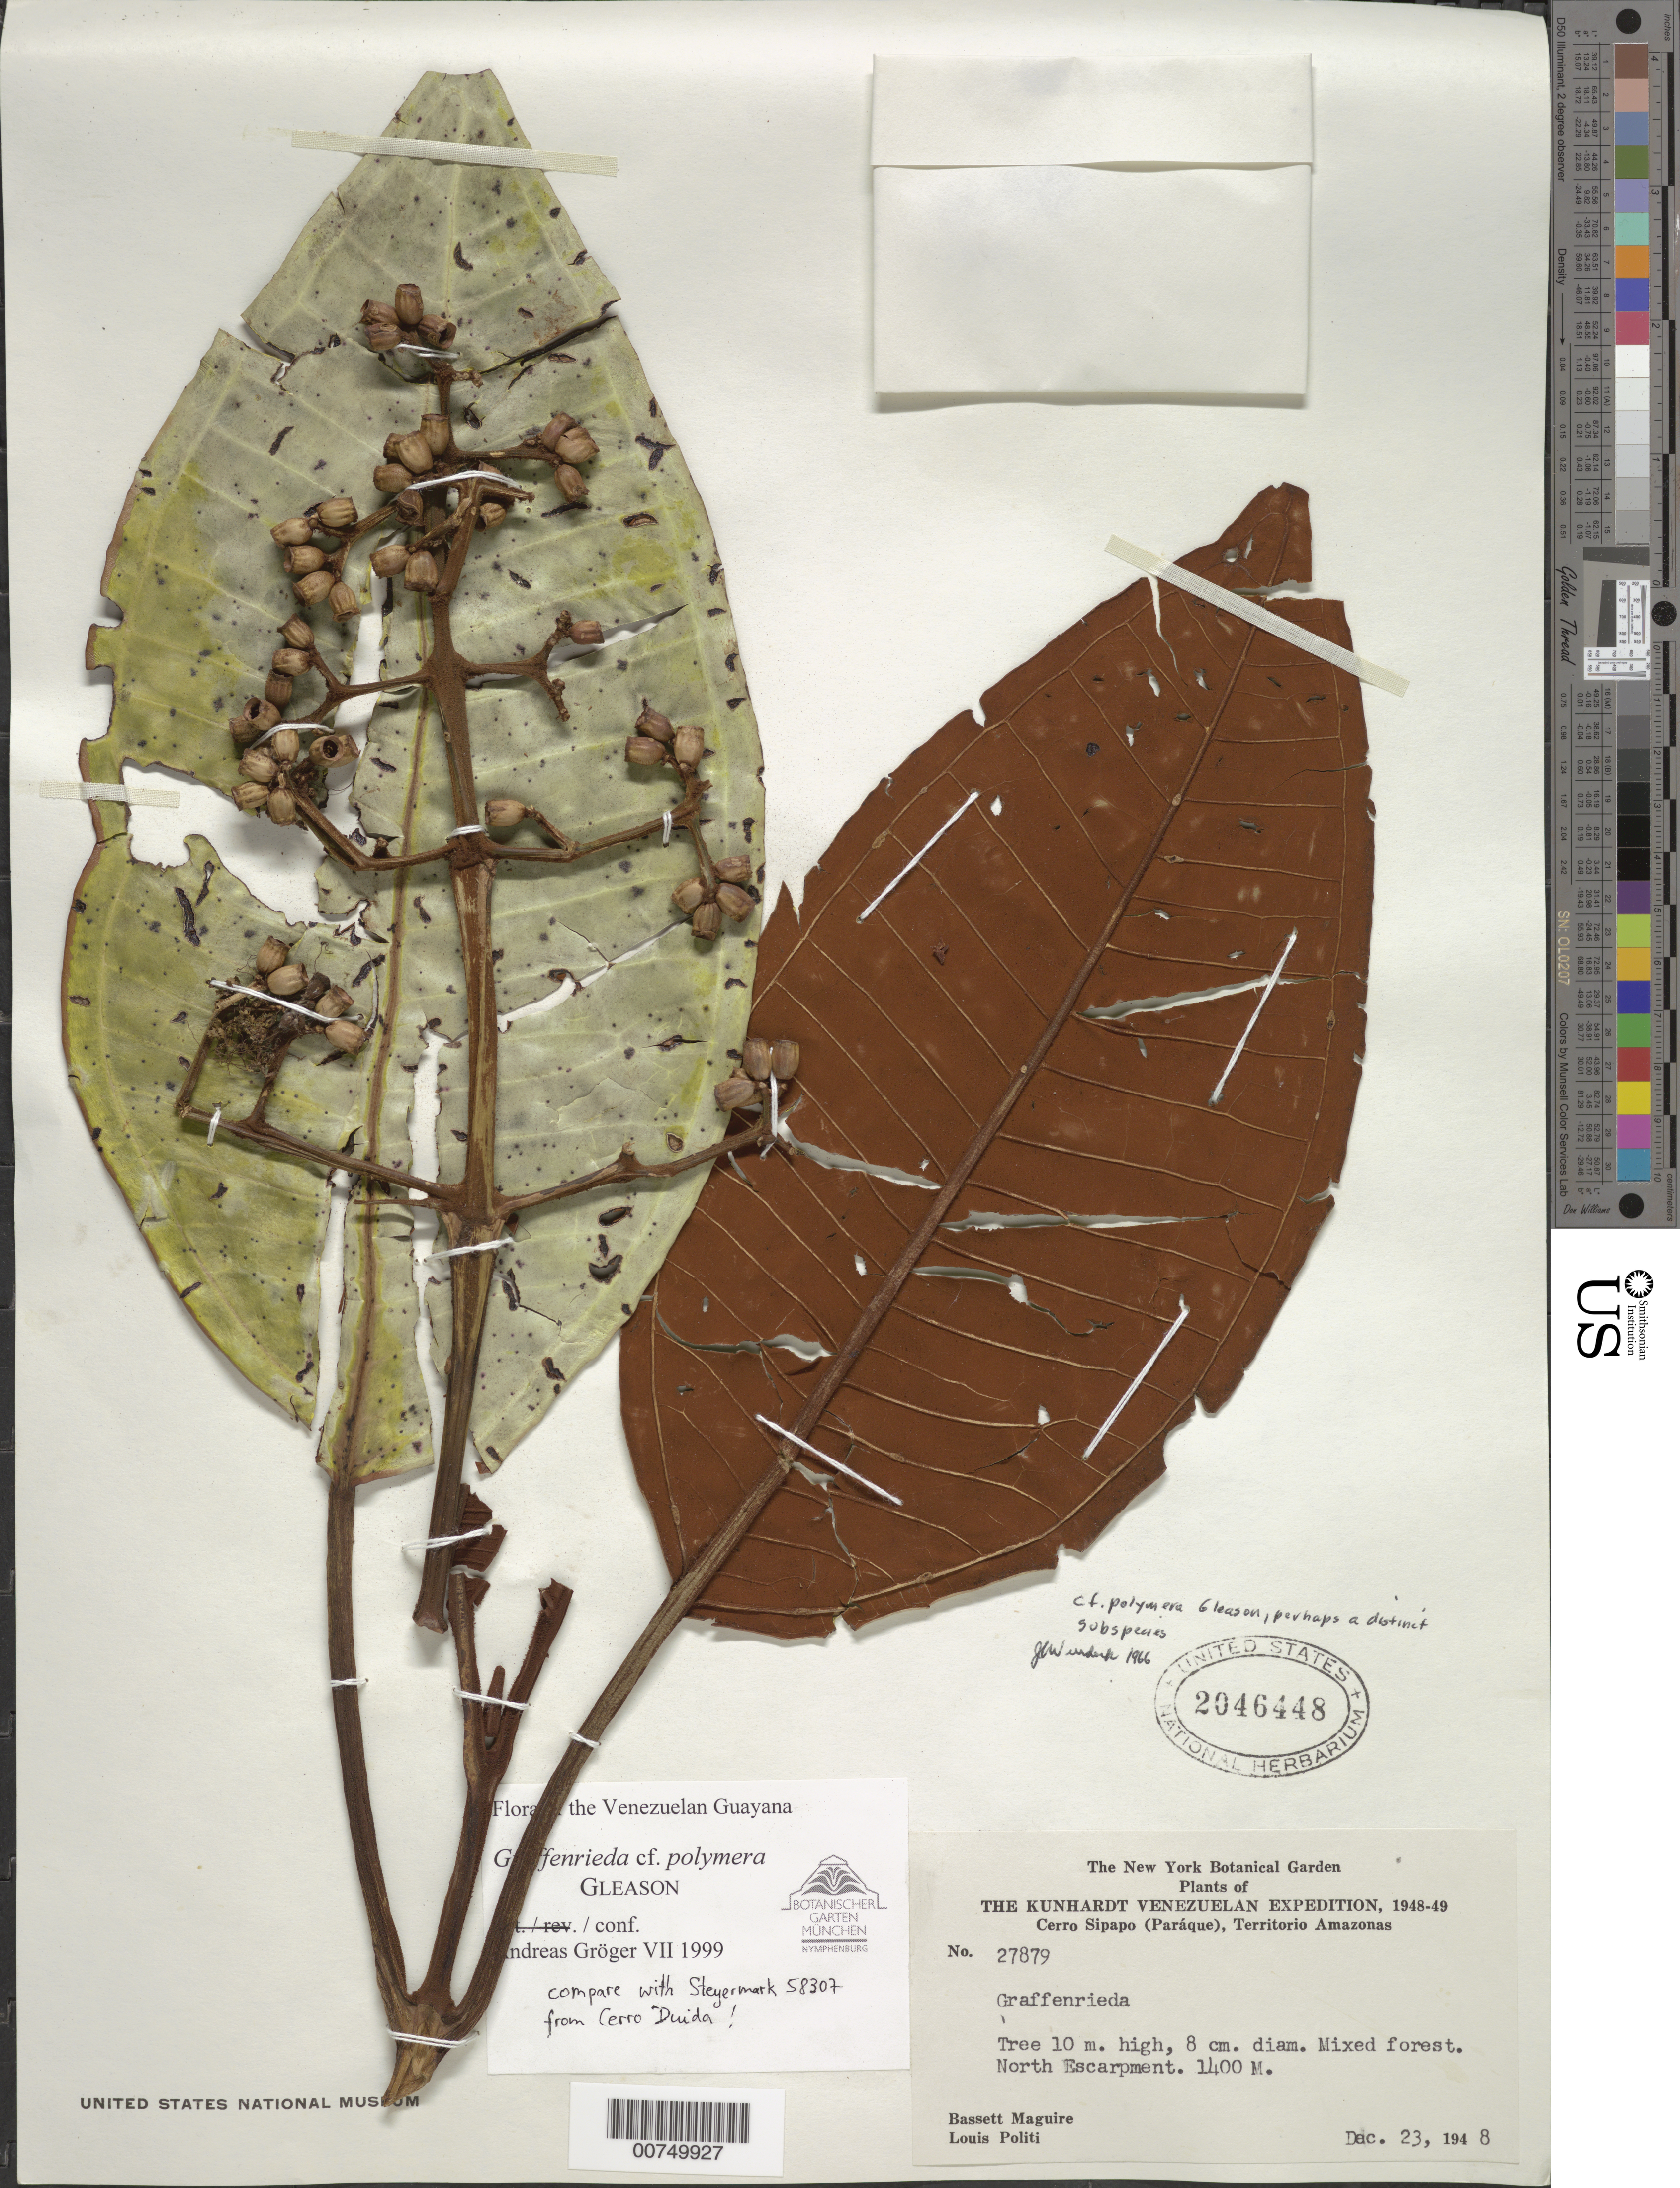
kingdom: Plantae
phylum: Tracheophyta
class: Magnoliopsida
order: Myrtales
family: Melastomataceae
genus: Graffenrieda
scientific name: Graffenrieda polymera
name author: Gleason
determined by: Gröger, A.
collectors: B. Maguire & L. Politi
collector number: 27879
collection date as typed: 23-Dec-48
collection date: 1948-12-23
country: Venezuela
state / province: Amazonas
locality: Cerro Sipapo (Paráque), North Escarpment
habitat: Mixed forest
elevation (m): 1400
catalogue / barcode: US 2046448